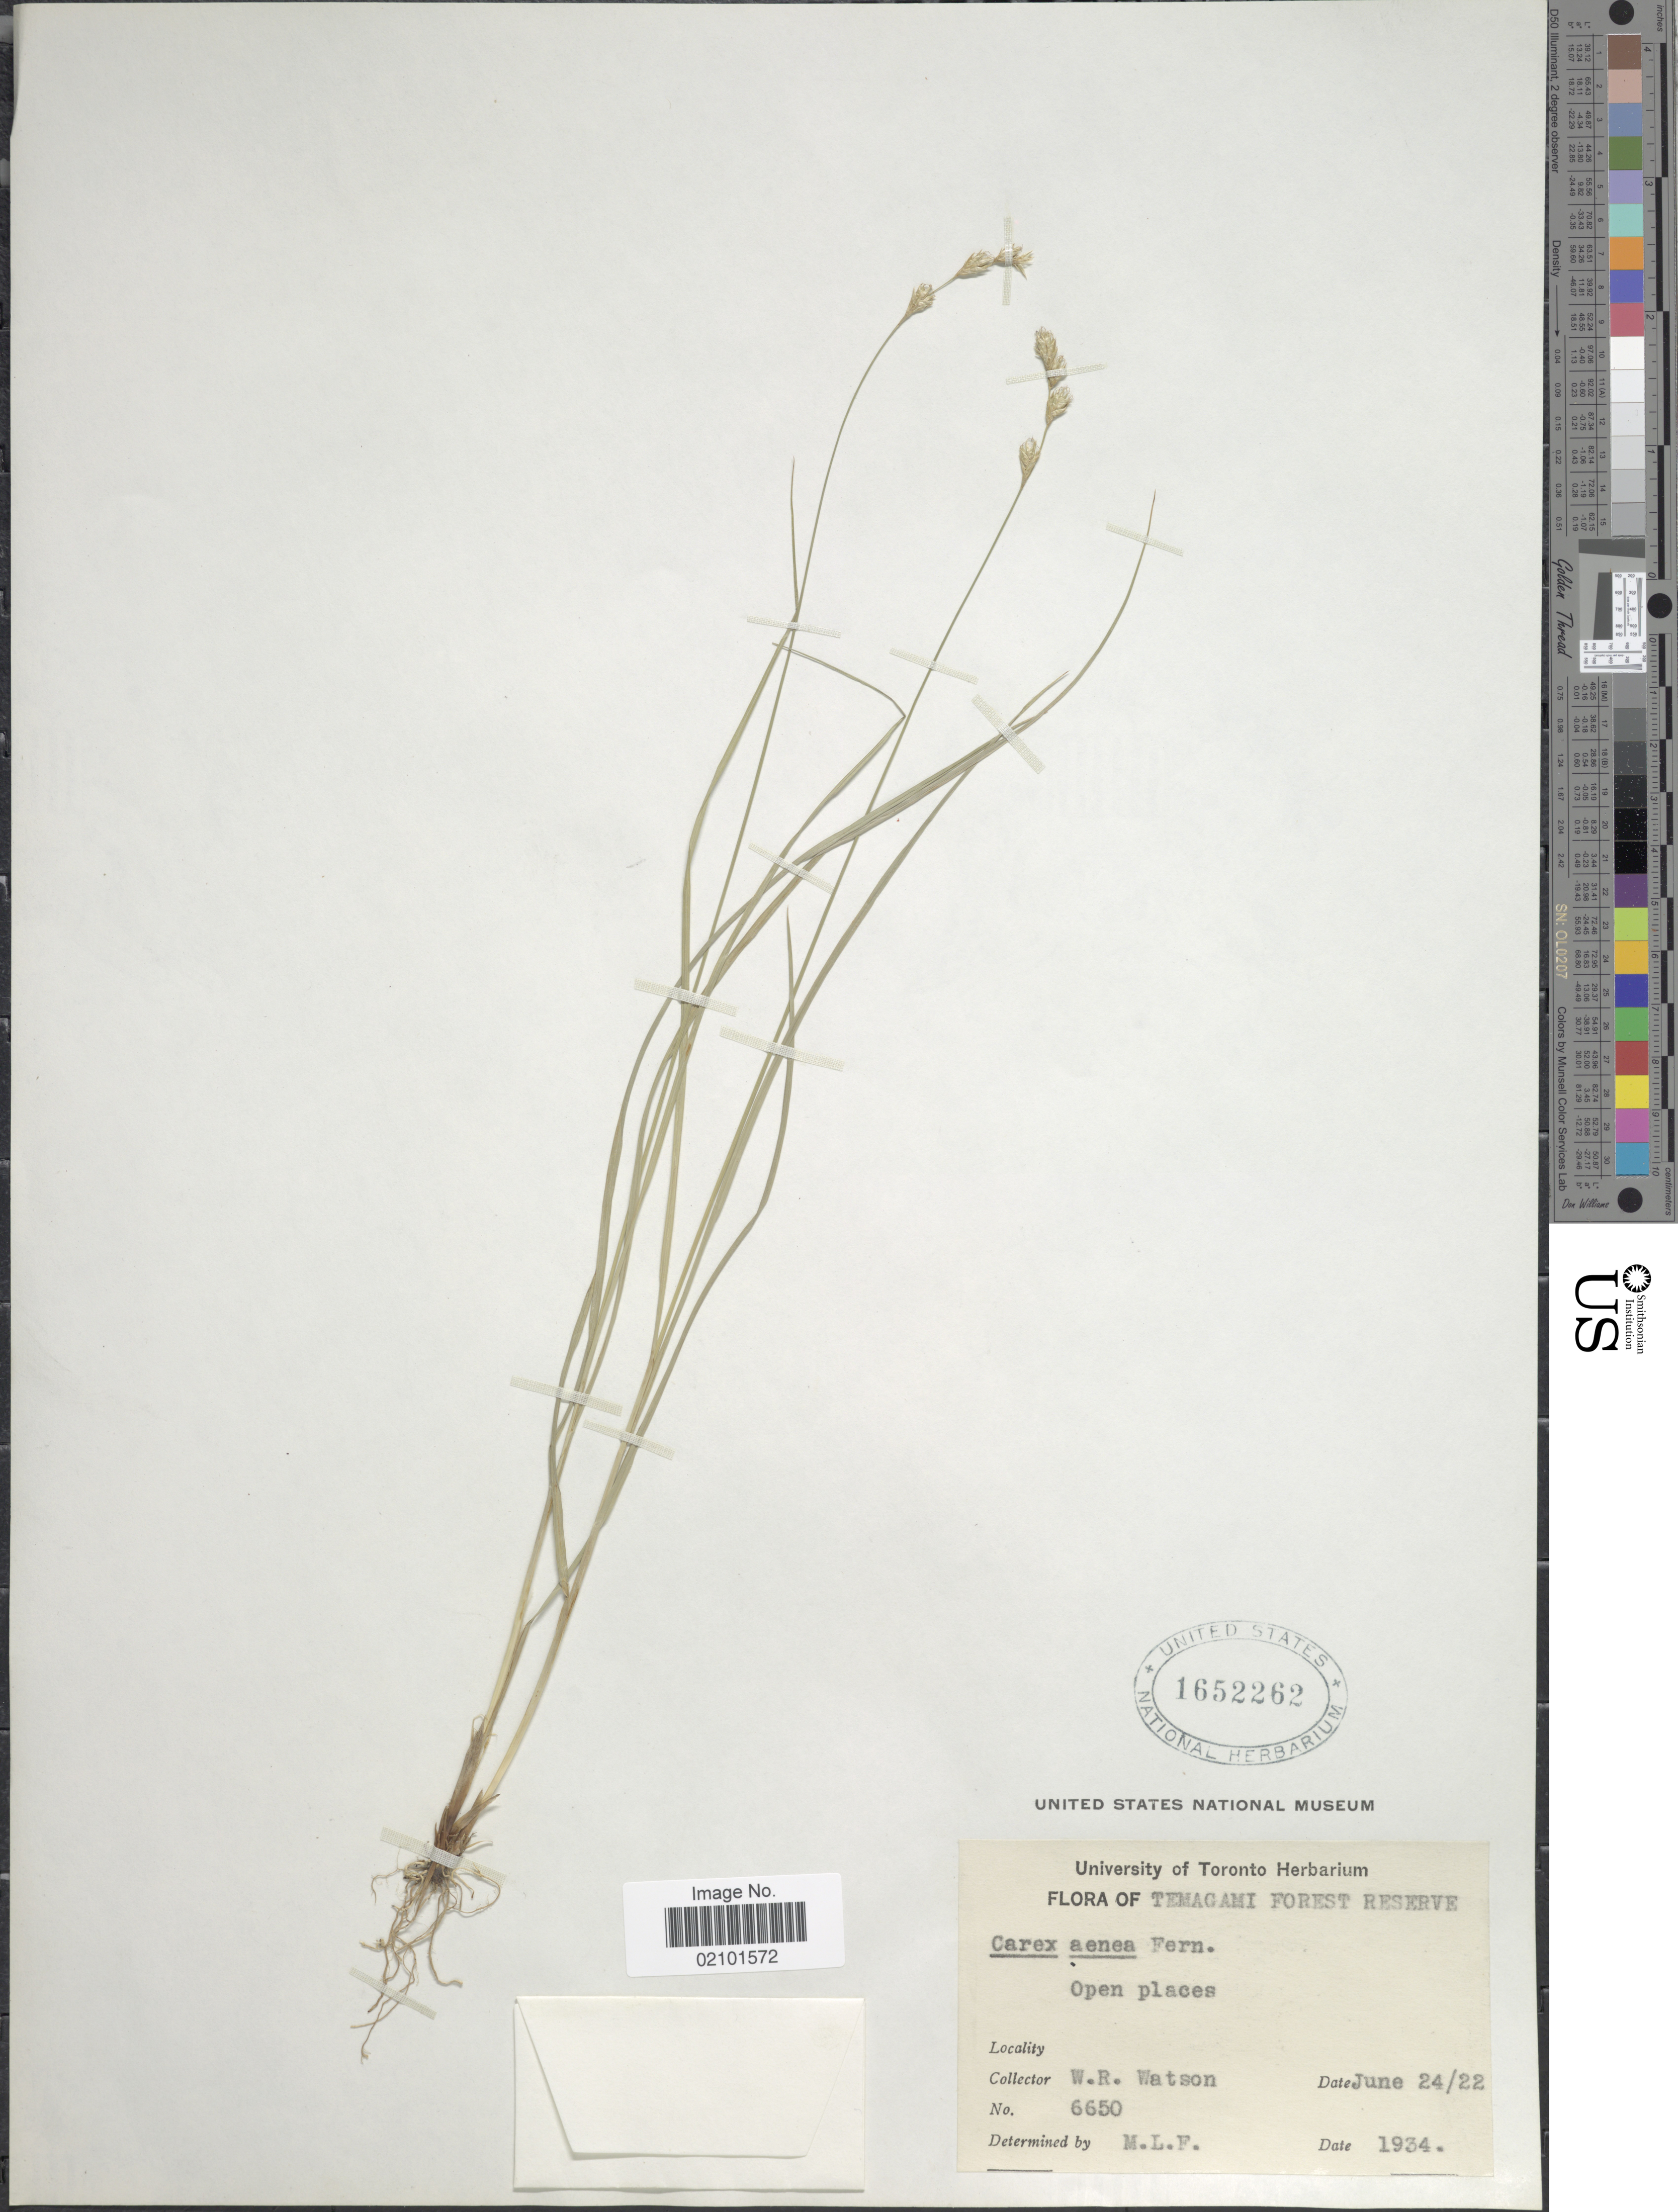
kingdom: Plantae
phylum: Tracheophyta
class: Liliopsida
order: Poales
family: Cyperaceae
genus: Carex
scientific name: Carex foenea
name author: Willd.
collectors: W. R. Watson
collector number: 6650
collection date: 1922-06-24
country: Canada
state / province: Ontario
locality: Temagami Forest Reserve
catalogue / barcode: US 1652262